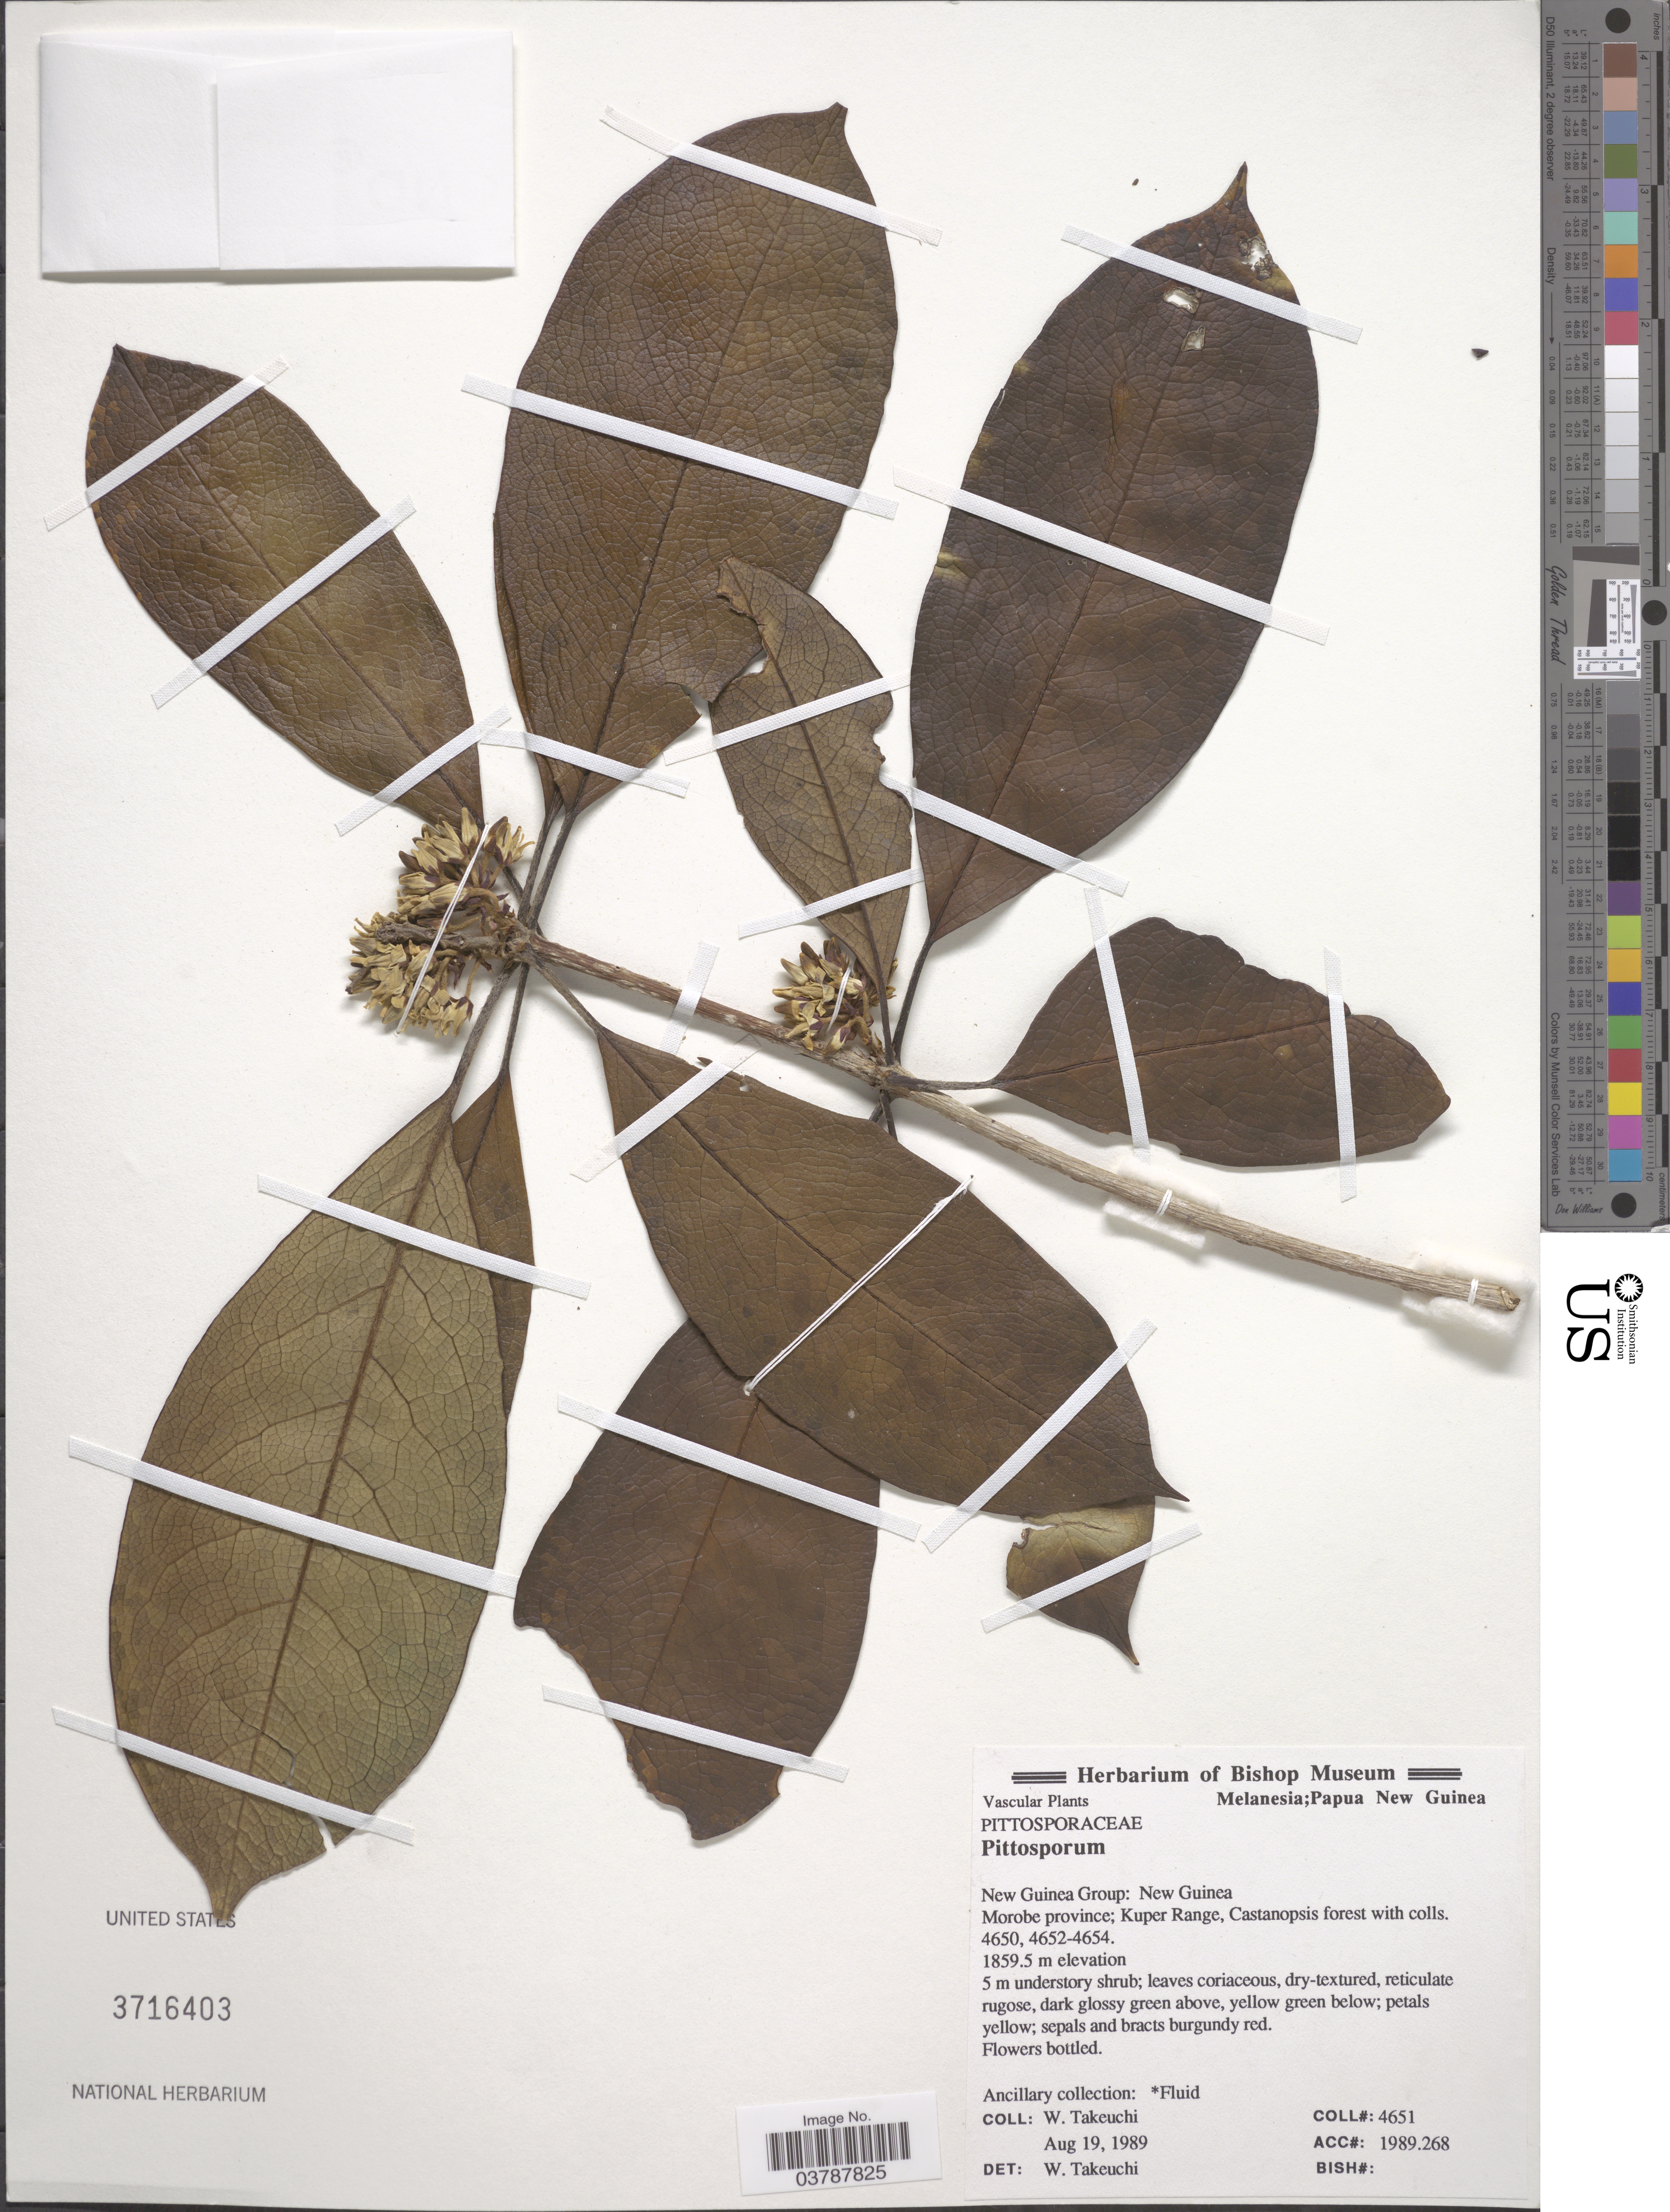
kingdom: Plantae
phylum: Tracheophyta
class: Magnoliopsida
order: Apiales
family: Pittosporaceae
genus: Pittosporum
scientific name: Pittosporum sp.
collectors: W. Takeuchi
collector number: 4651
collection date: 1989-08-19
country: Papua New Guinea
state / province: Morobe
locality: Melanesia. New Guinea Group: New Guinea. Kuper Range.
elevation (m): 1859.5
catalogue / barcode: US 3716403